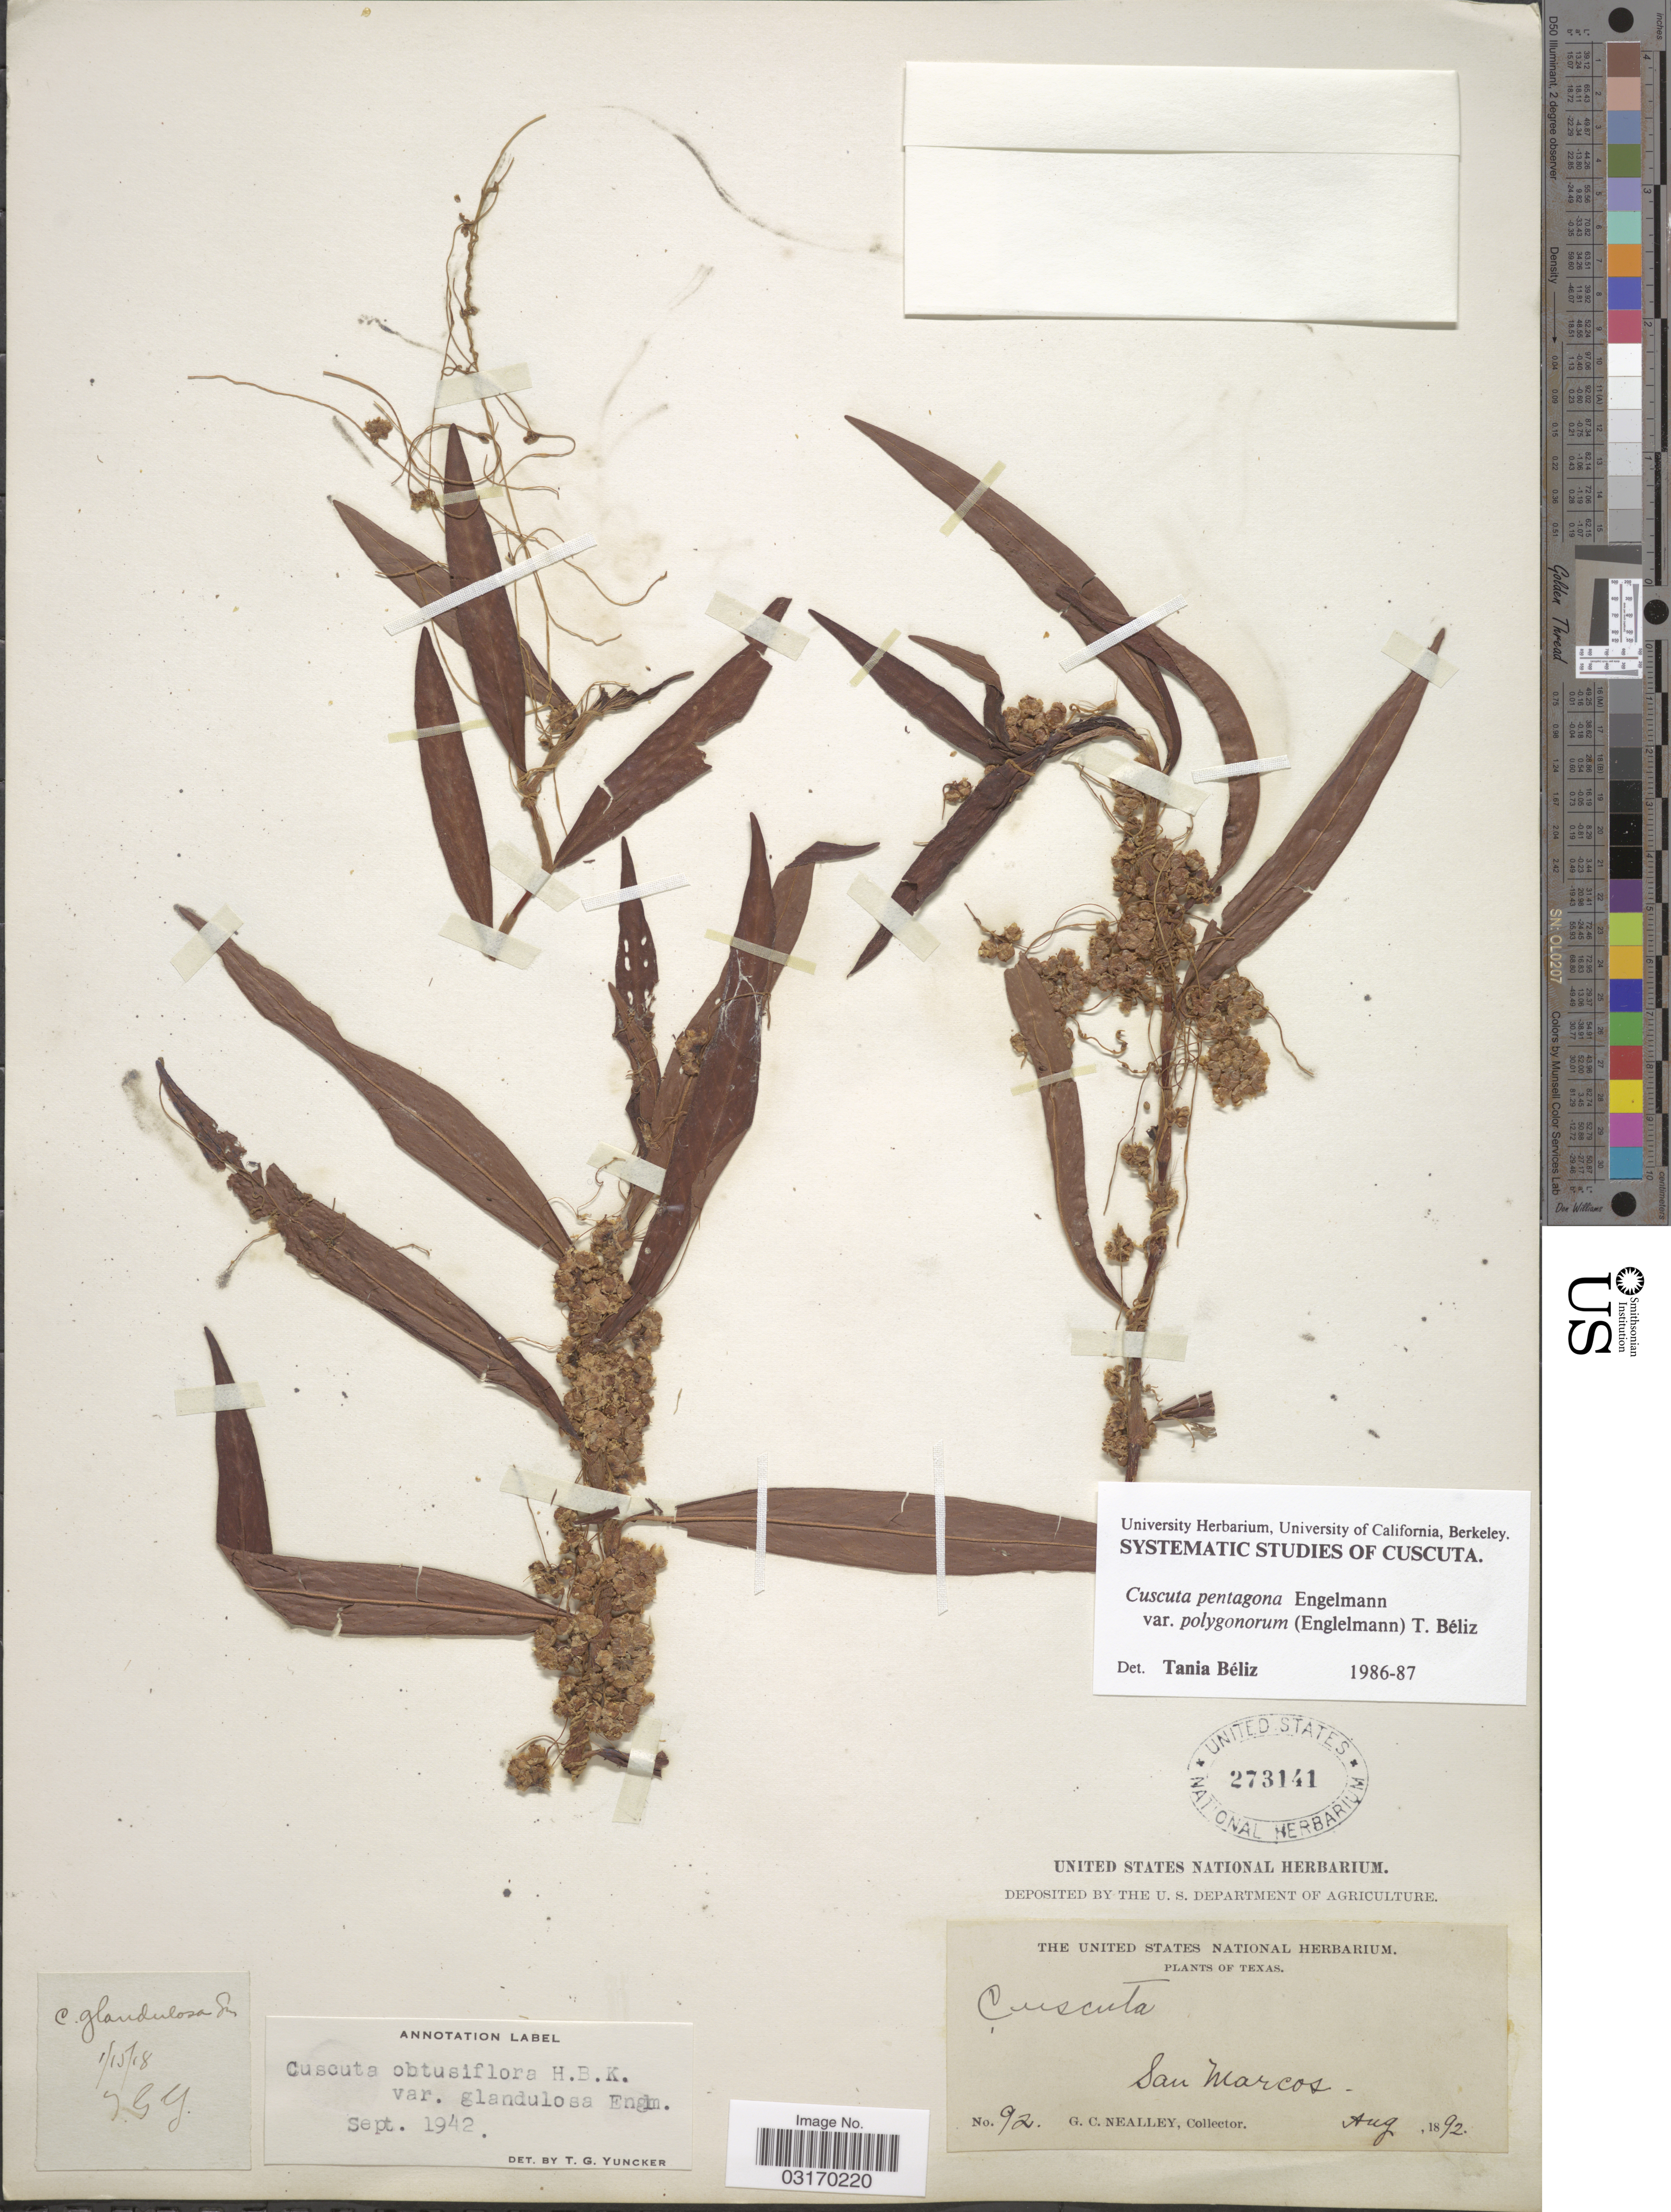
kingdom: Plantae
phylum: Tracheophyta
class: Magnoliopsida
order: Solanales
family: Convolvulaceae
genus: Cuscuta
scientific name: Cuscuta pentagona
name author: Engelm.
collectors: G. C. Nealley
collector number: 92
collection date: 1892-08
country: United States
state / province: Texas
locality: San Marcos.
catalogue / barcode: US 273141